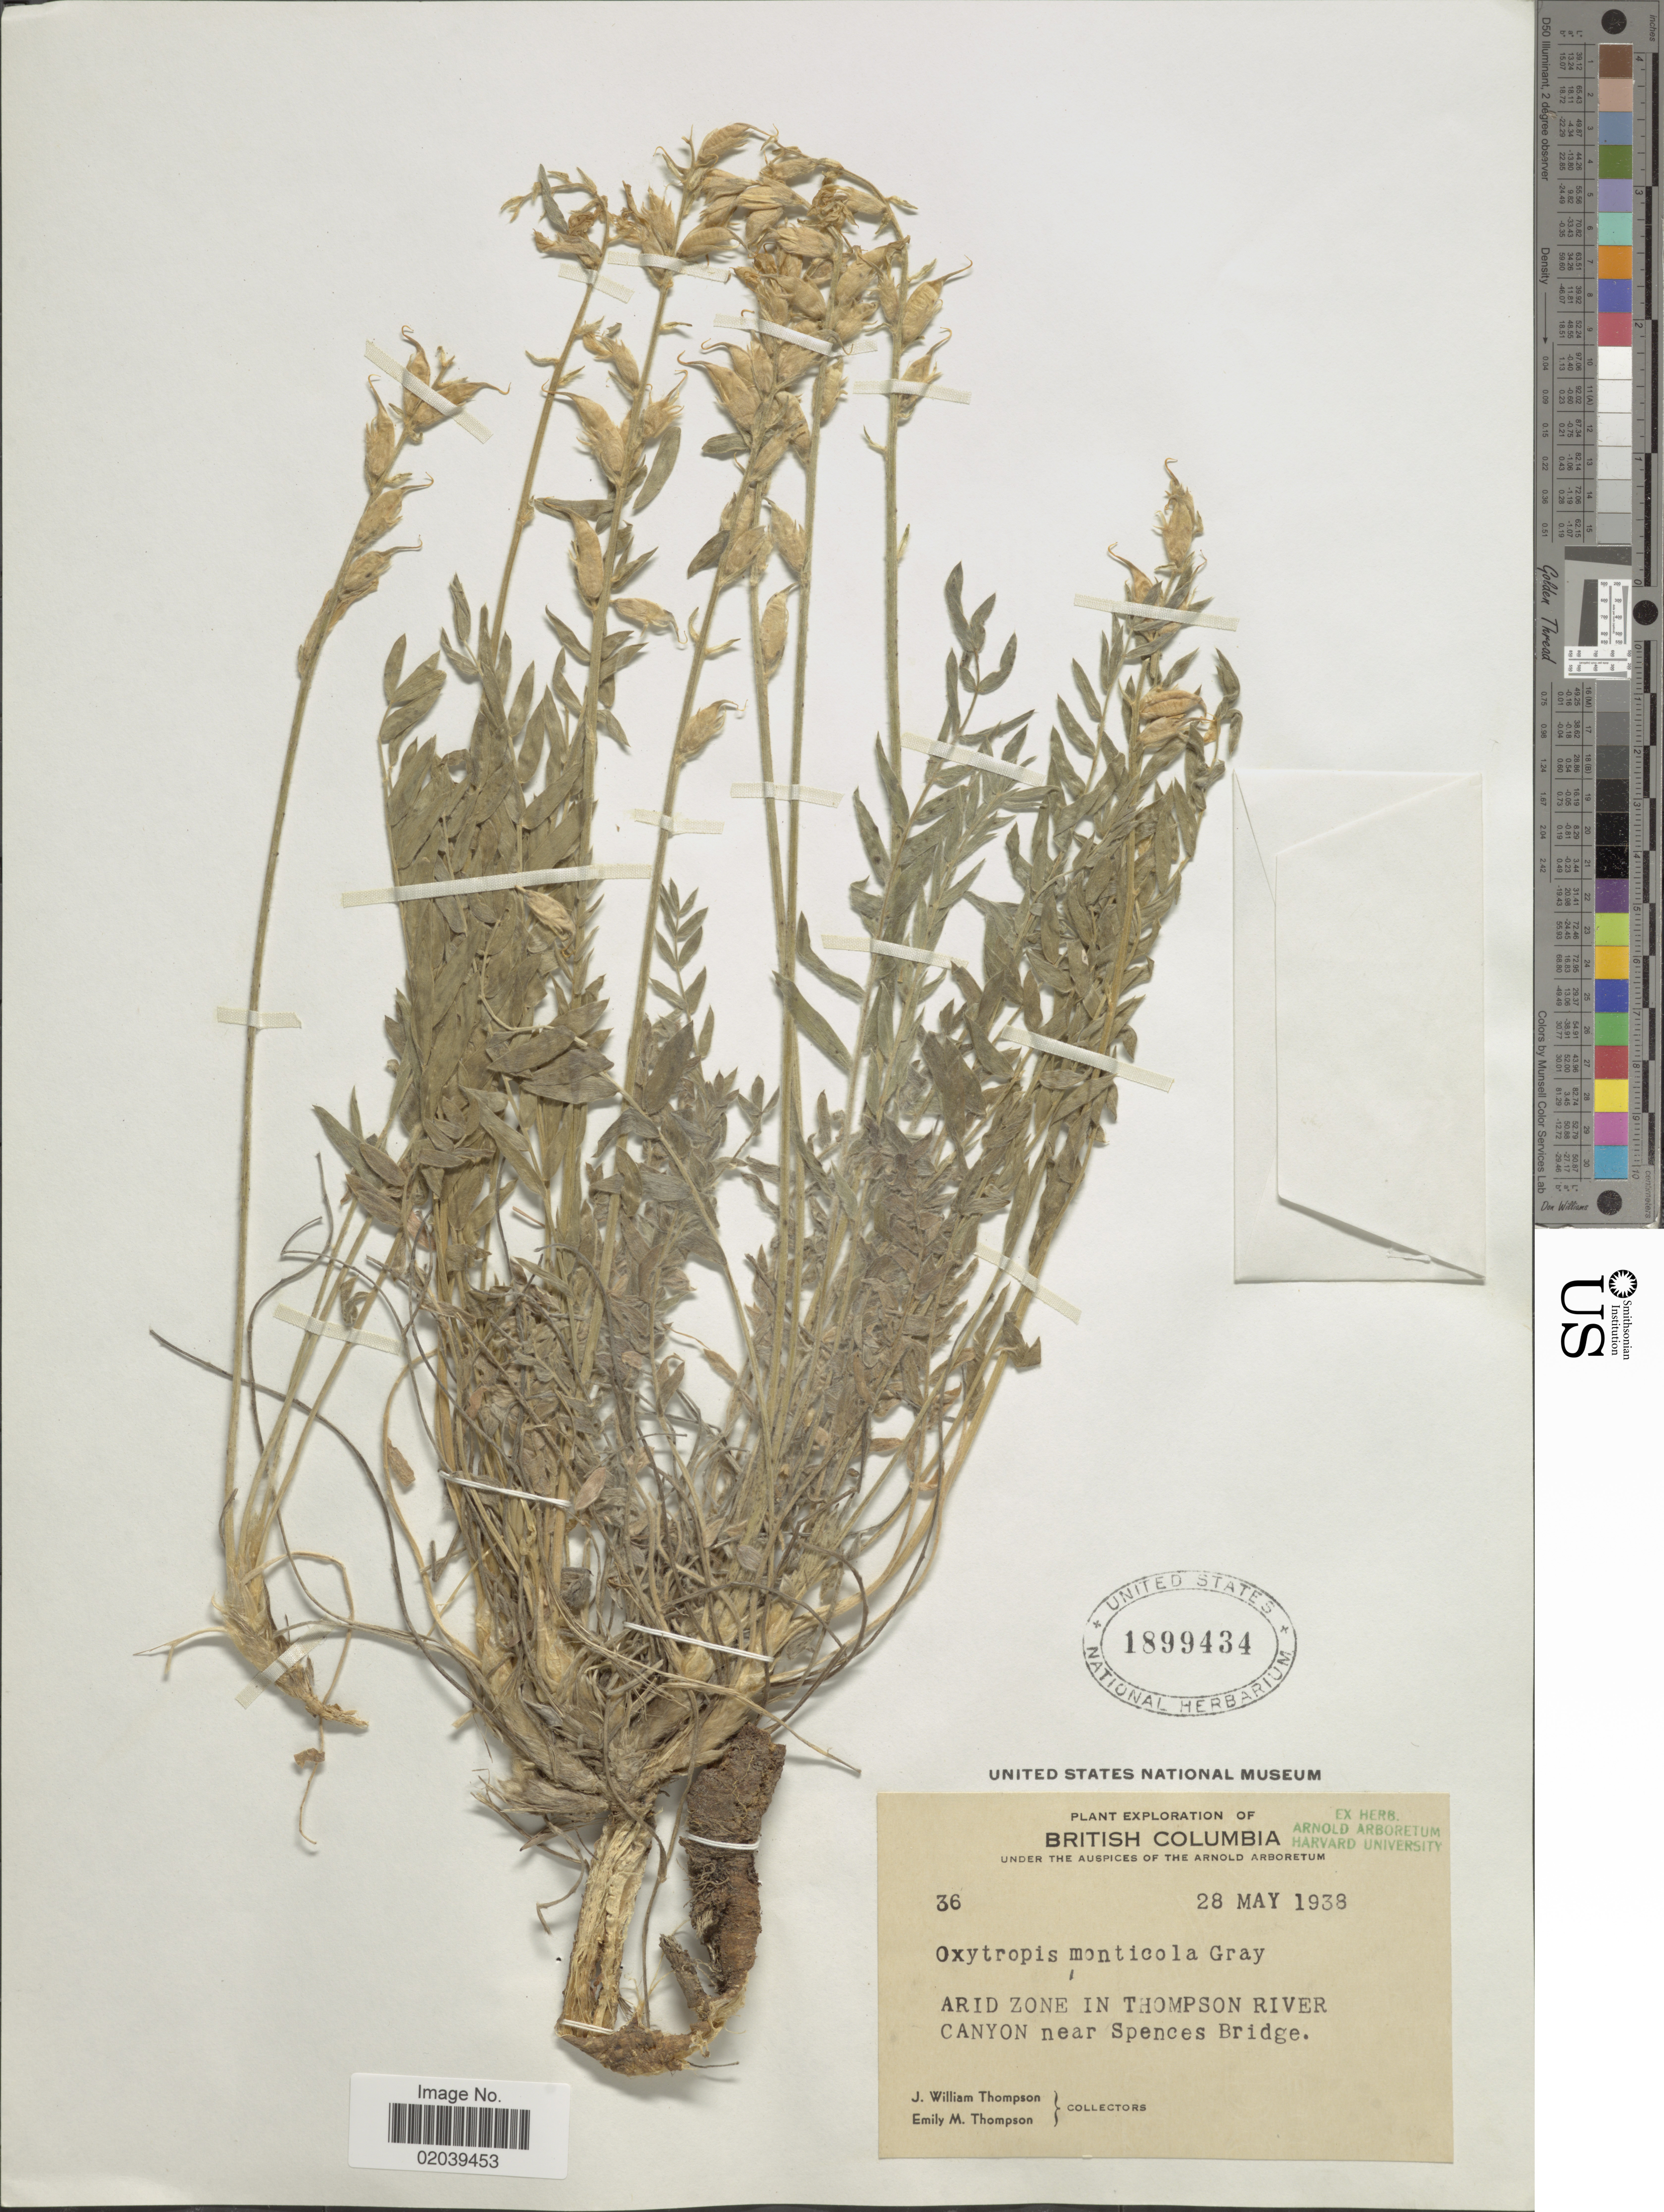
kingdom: Plantae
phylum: Tracheophyta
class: Magnoliopsida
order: Fabales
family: Fabaceae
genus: Oxytropis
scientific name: Oxytropis campestris var. gracilis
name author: (A. Nelson) Barneby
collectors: J. W. Thompson & E. M. Thompson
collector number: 36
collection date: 1938-05-28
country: Canada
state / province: British Columbia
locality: Arid zone in Thompson River Canyon near Spences Bridge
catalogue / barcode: US 1899434